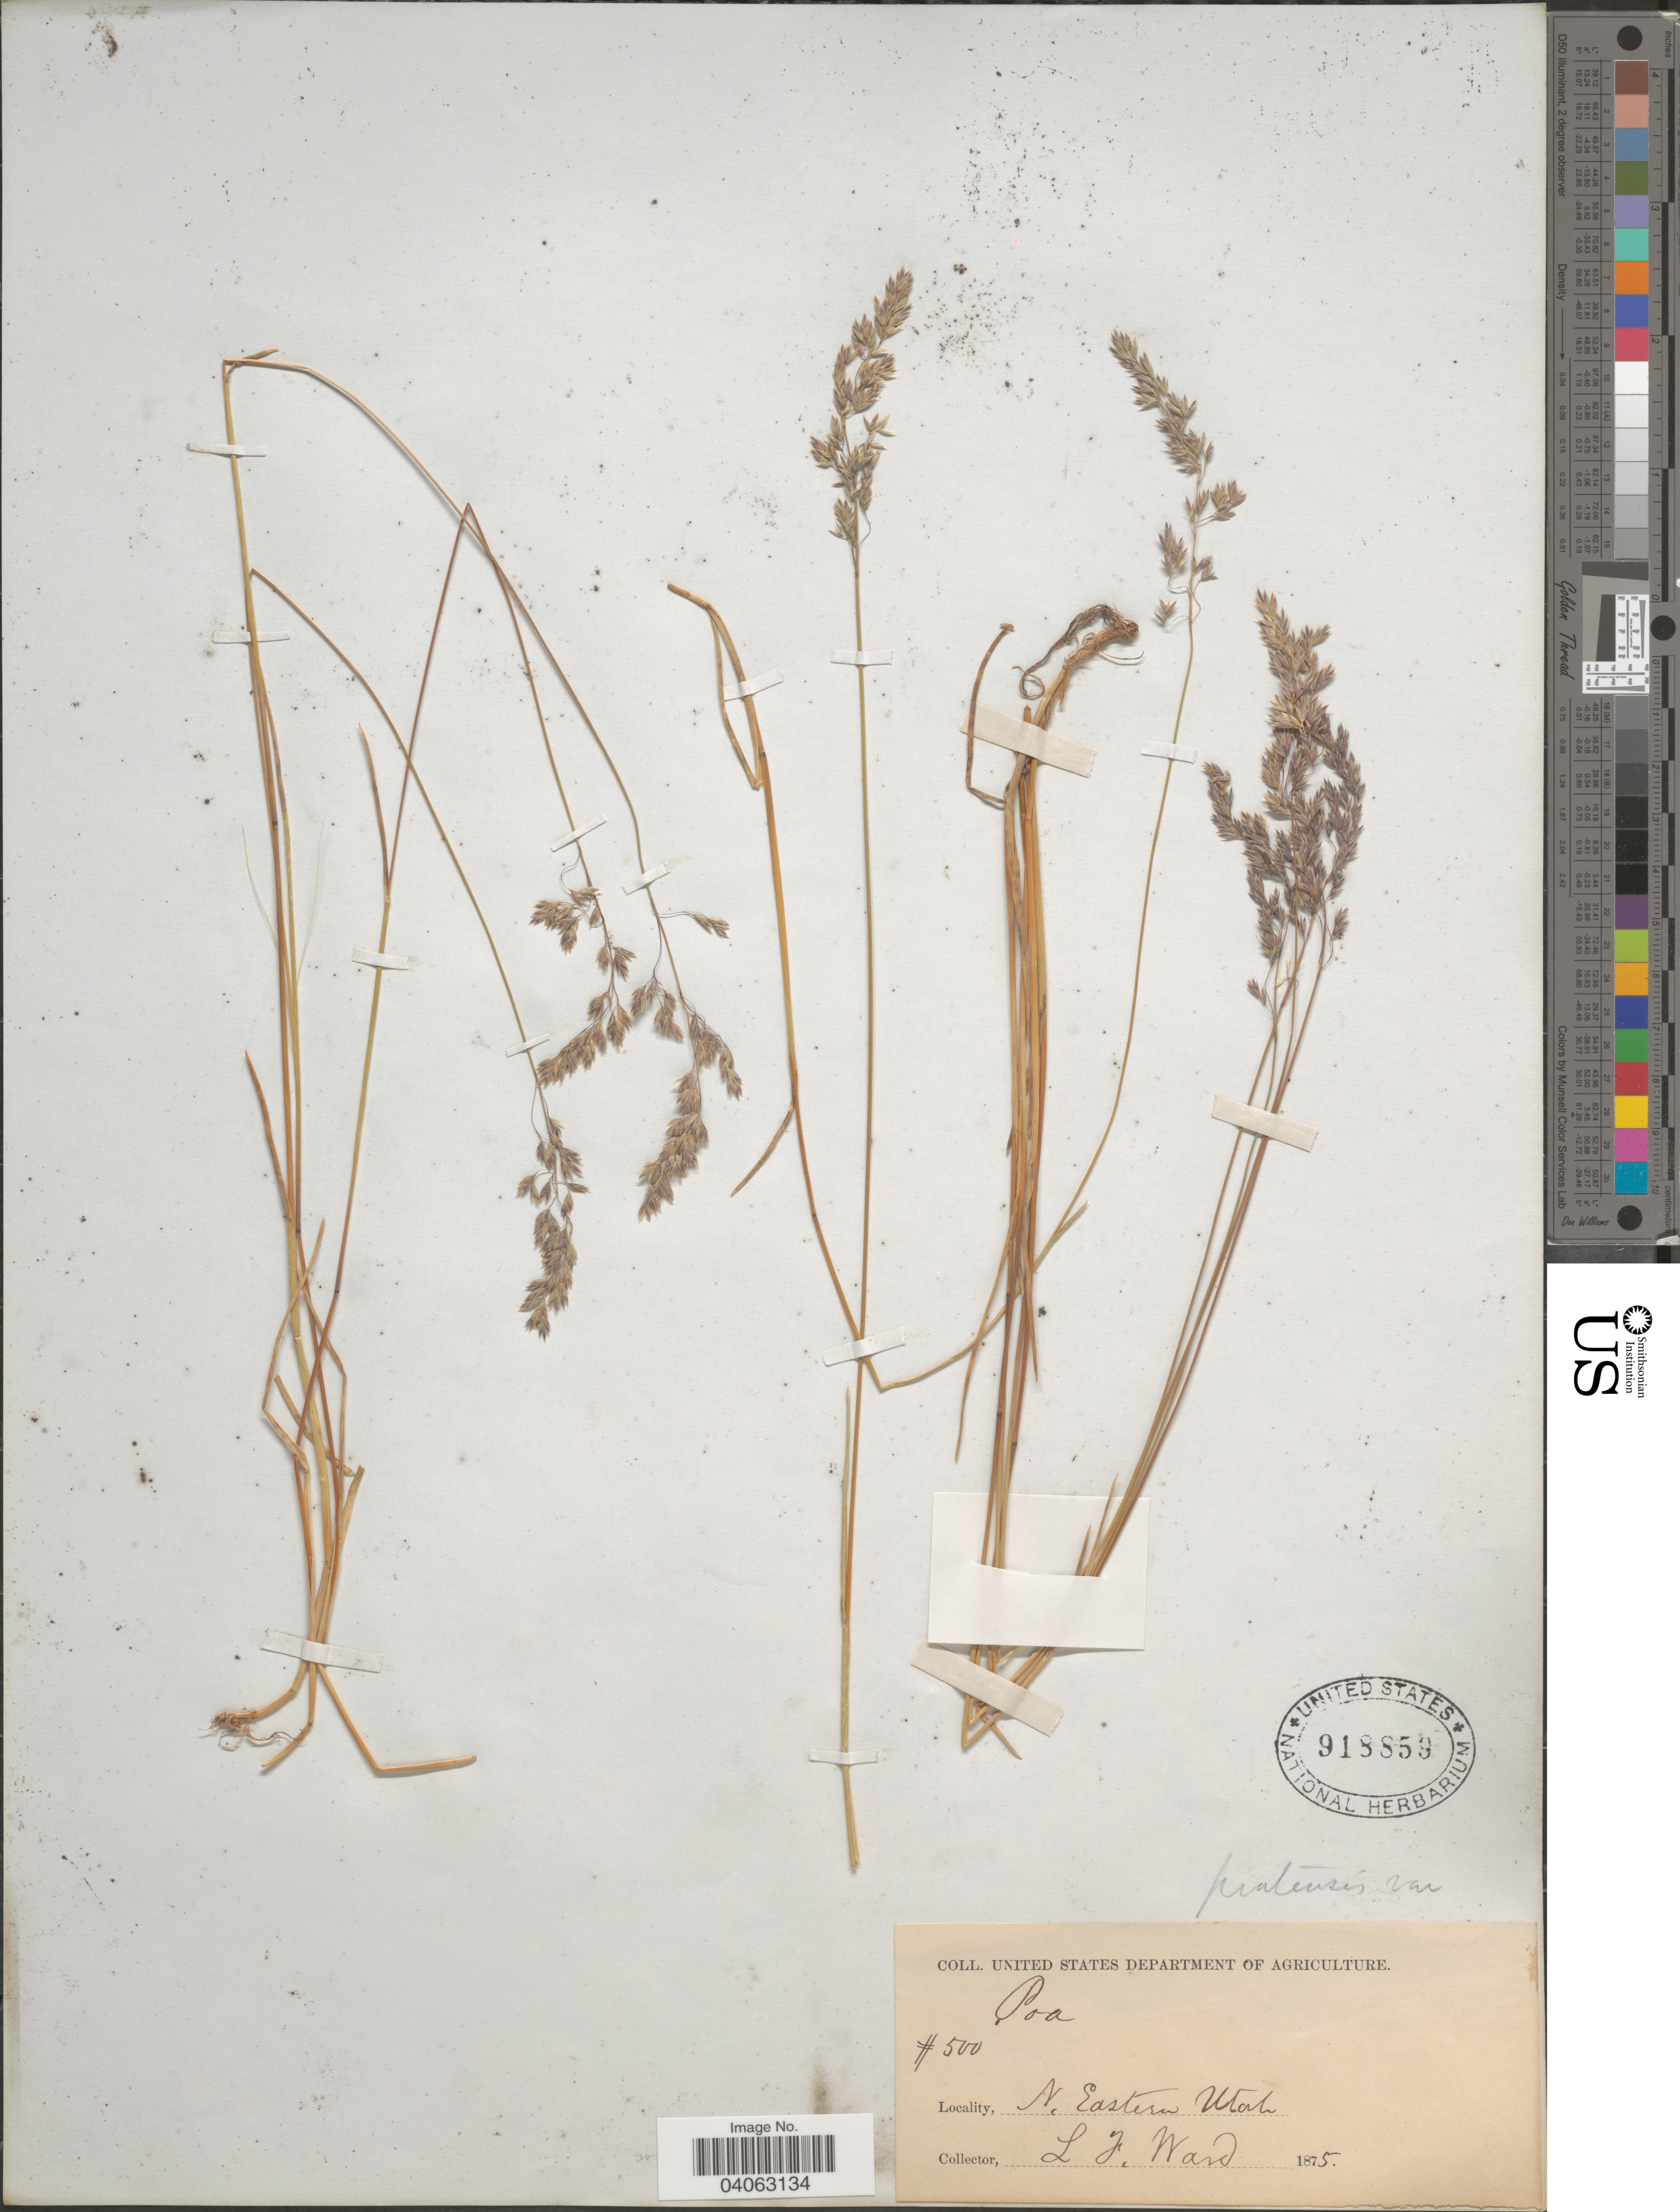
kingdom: Plantae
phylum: Tracheophyta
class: Liliopsida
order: Poales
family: Poaceae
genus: Poa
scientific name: Poa pratensis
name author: L.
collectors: L. Ward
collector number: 500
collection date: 1875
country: United States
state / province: Utah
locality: N. Eastern Utah.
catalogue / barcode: US 918859